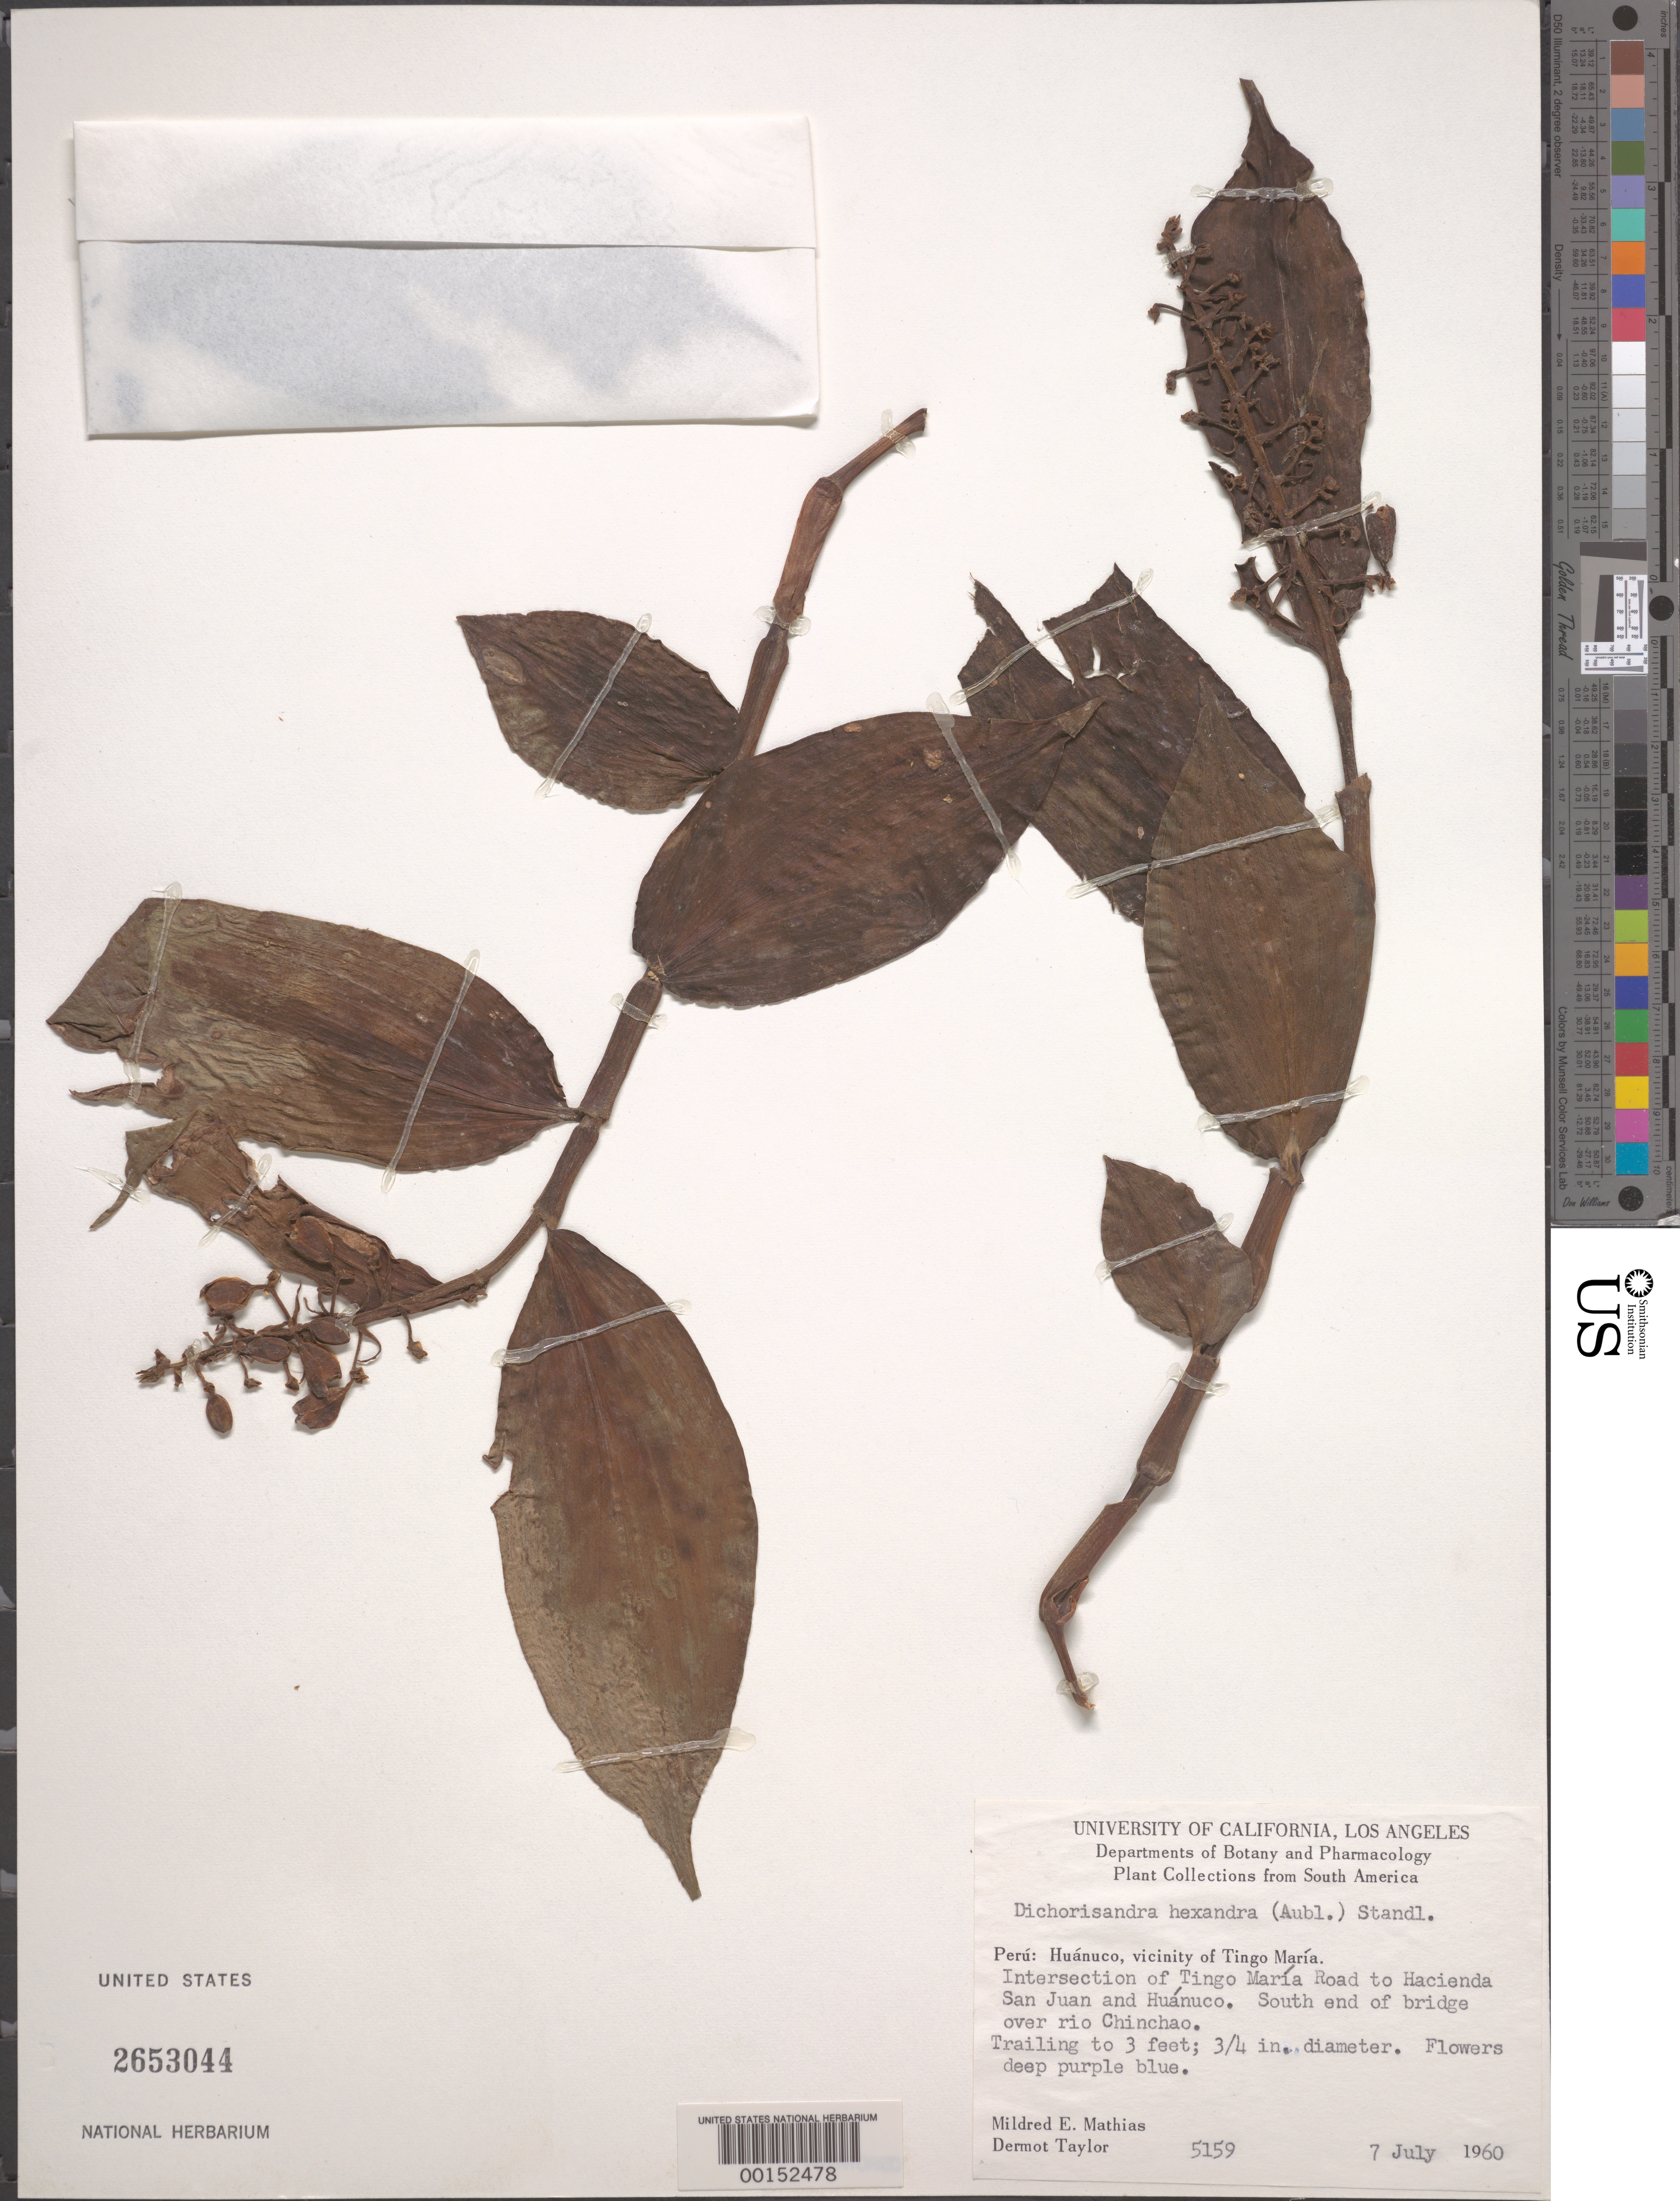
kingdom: Plantae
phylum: Tracheophyta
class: Liliopsida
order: Commelinales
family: Commelinaceae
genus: Dichorisandra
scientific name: Dichorisandra hexandra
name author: (Aubl.) Standl.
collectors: M. E. Mathias & D. Taylor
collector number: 5159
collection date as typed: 07 Jul 1960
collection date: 1960-07-07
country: Peru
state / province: Huánuco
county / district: Leoncio Prado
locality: Tingo María, S end of bridge over Río Chinchao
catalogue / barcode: US 2653044